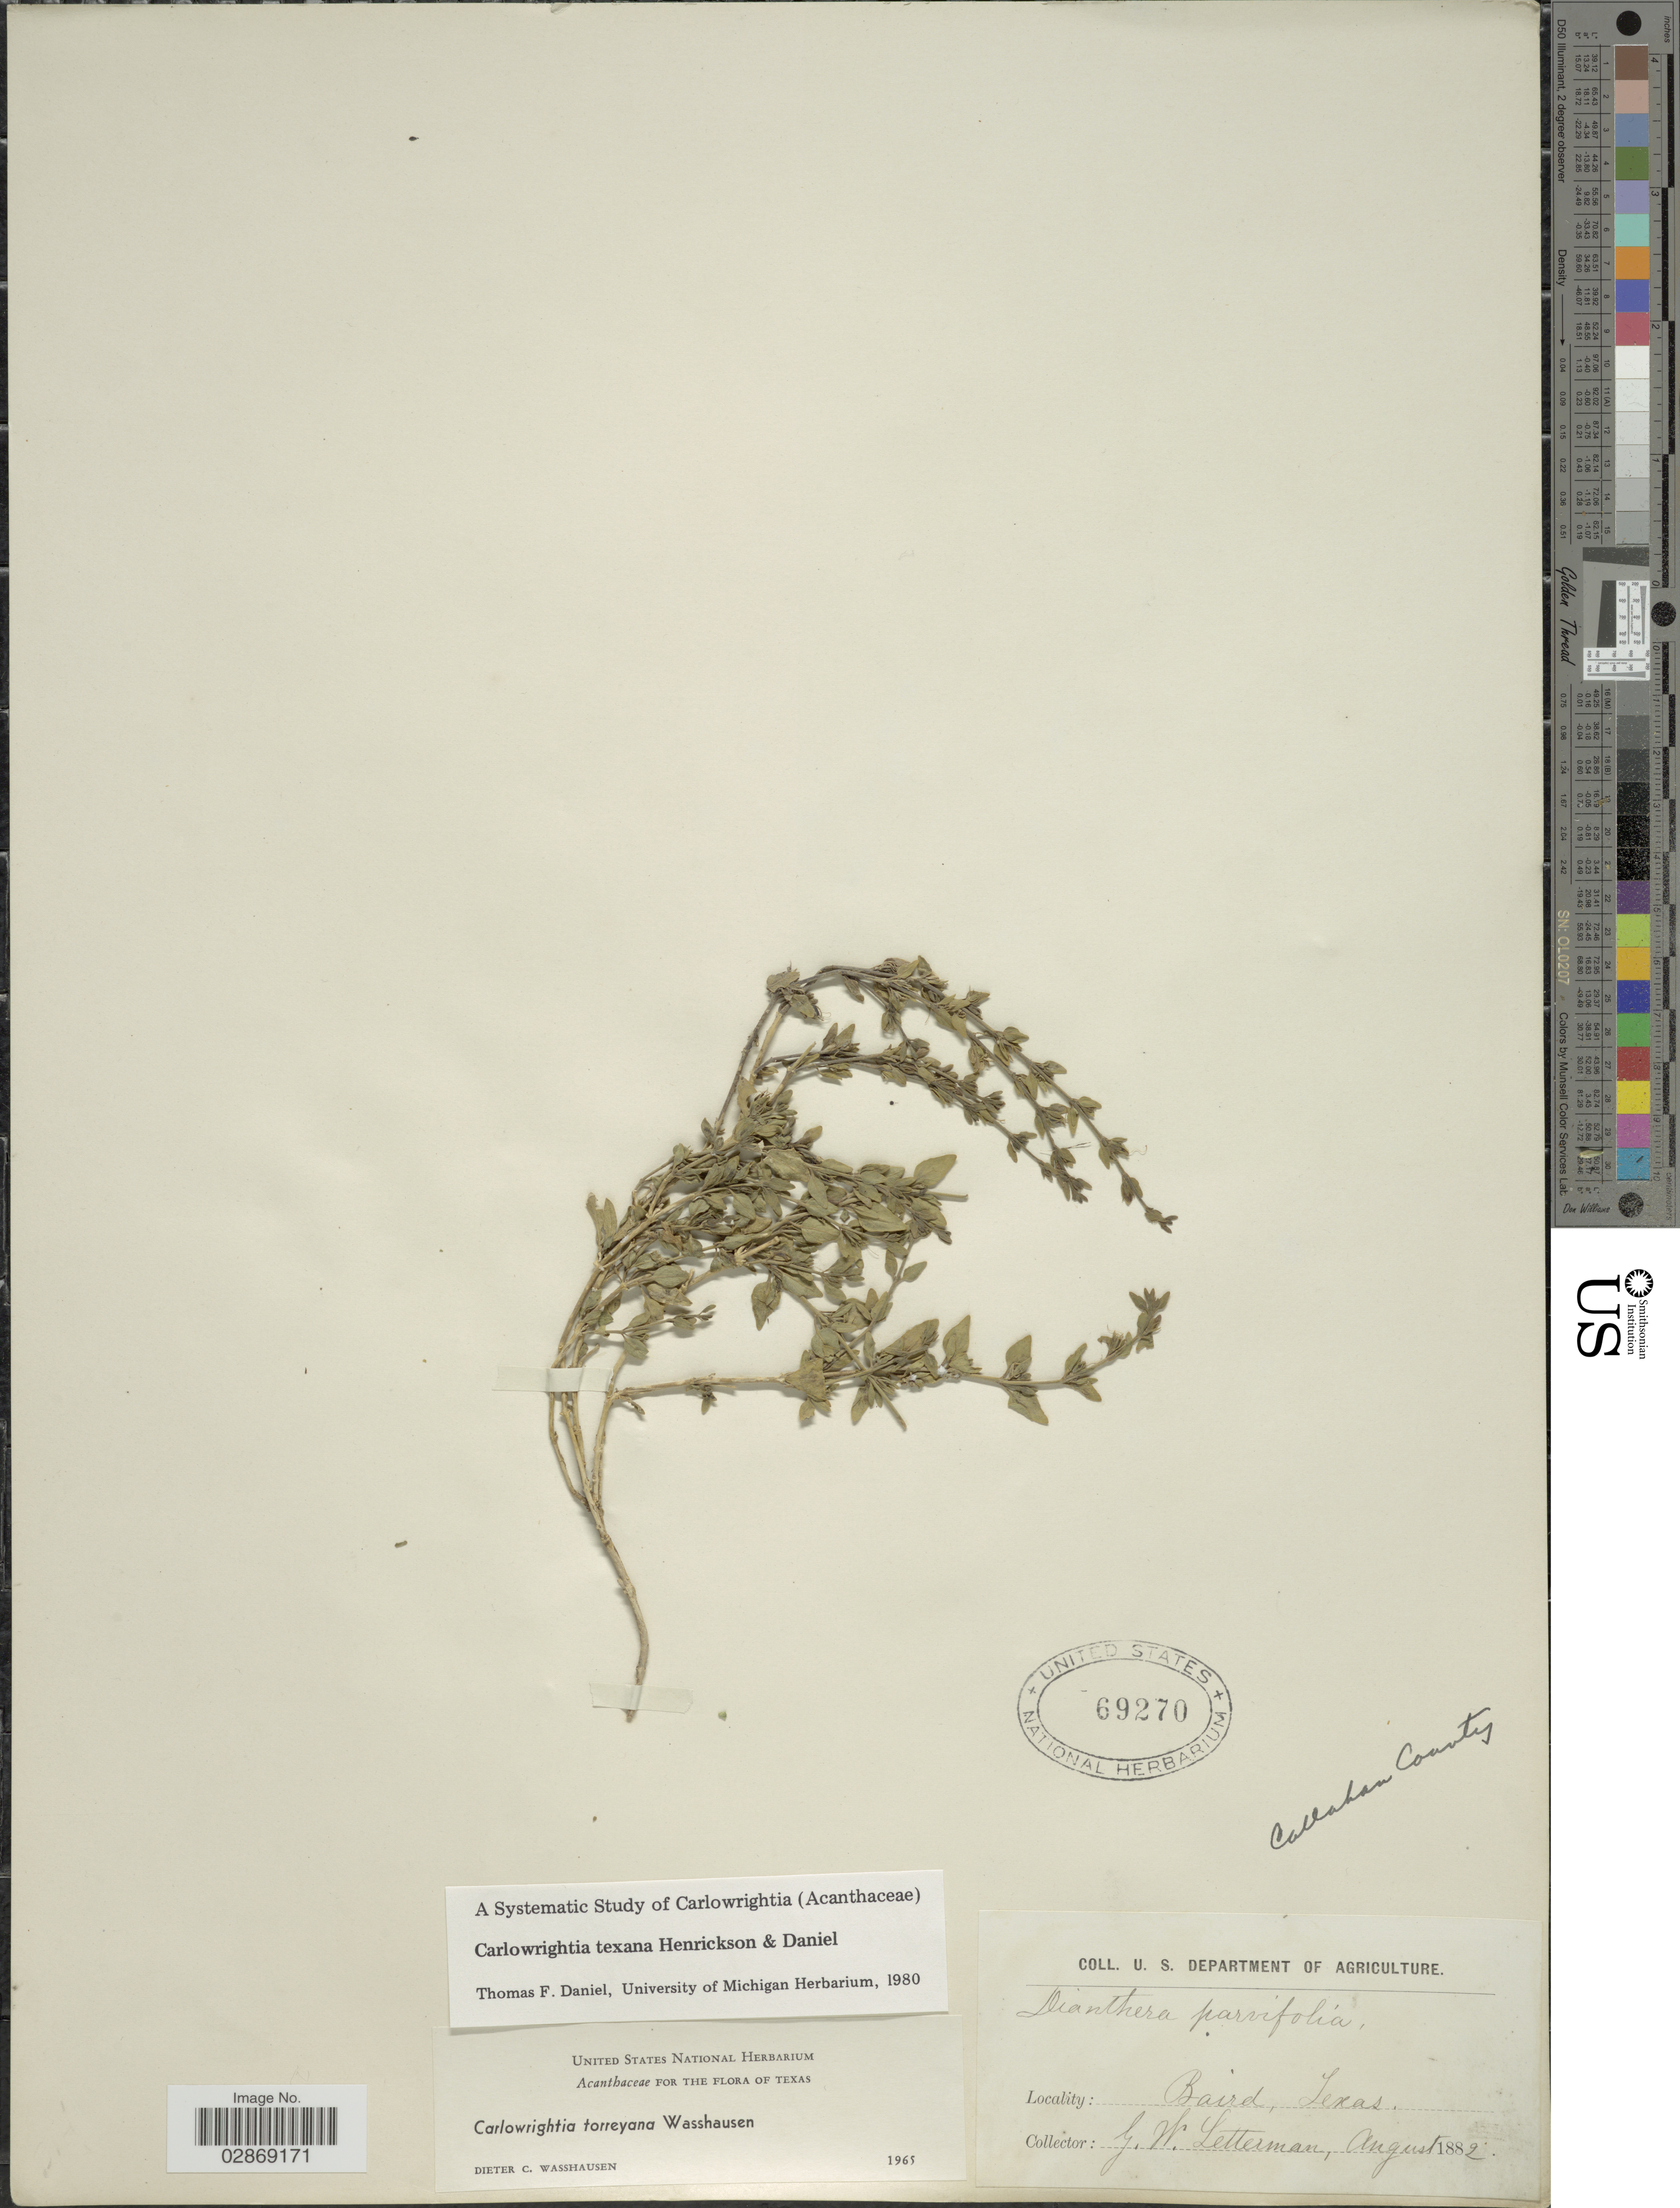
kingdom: Plantae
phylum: Tracheophyta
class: Magnoliopsida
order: Lamiales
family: Acanthaceae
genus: Carlowrightia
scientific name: Carlowrightia texana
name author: Henrickson & T.F. Daniel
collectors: G. W. Letterman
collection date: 1882-08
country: United States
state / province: Texas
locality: Baird, Callahan County.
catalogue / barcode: US 69270